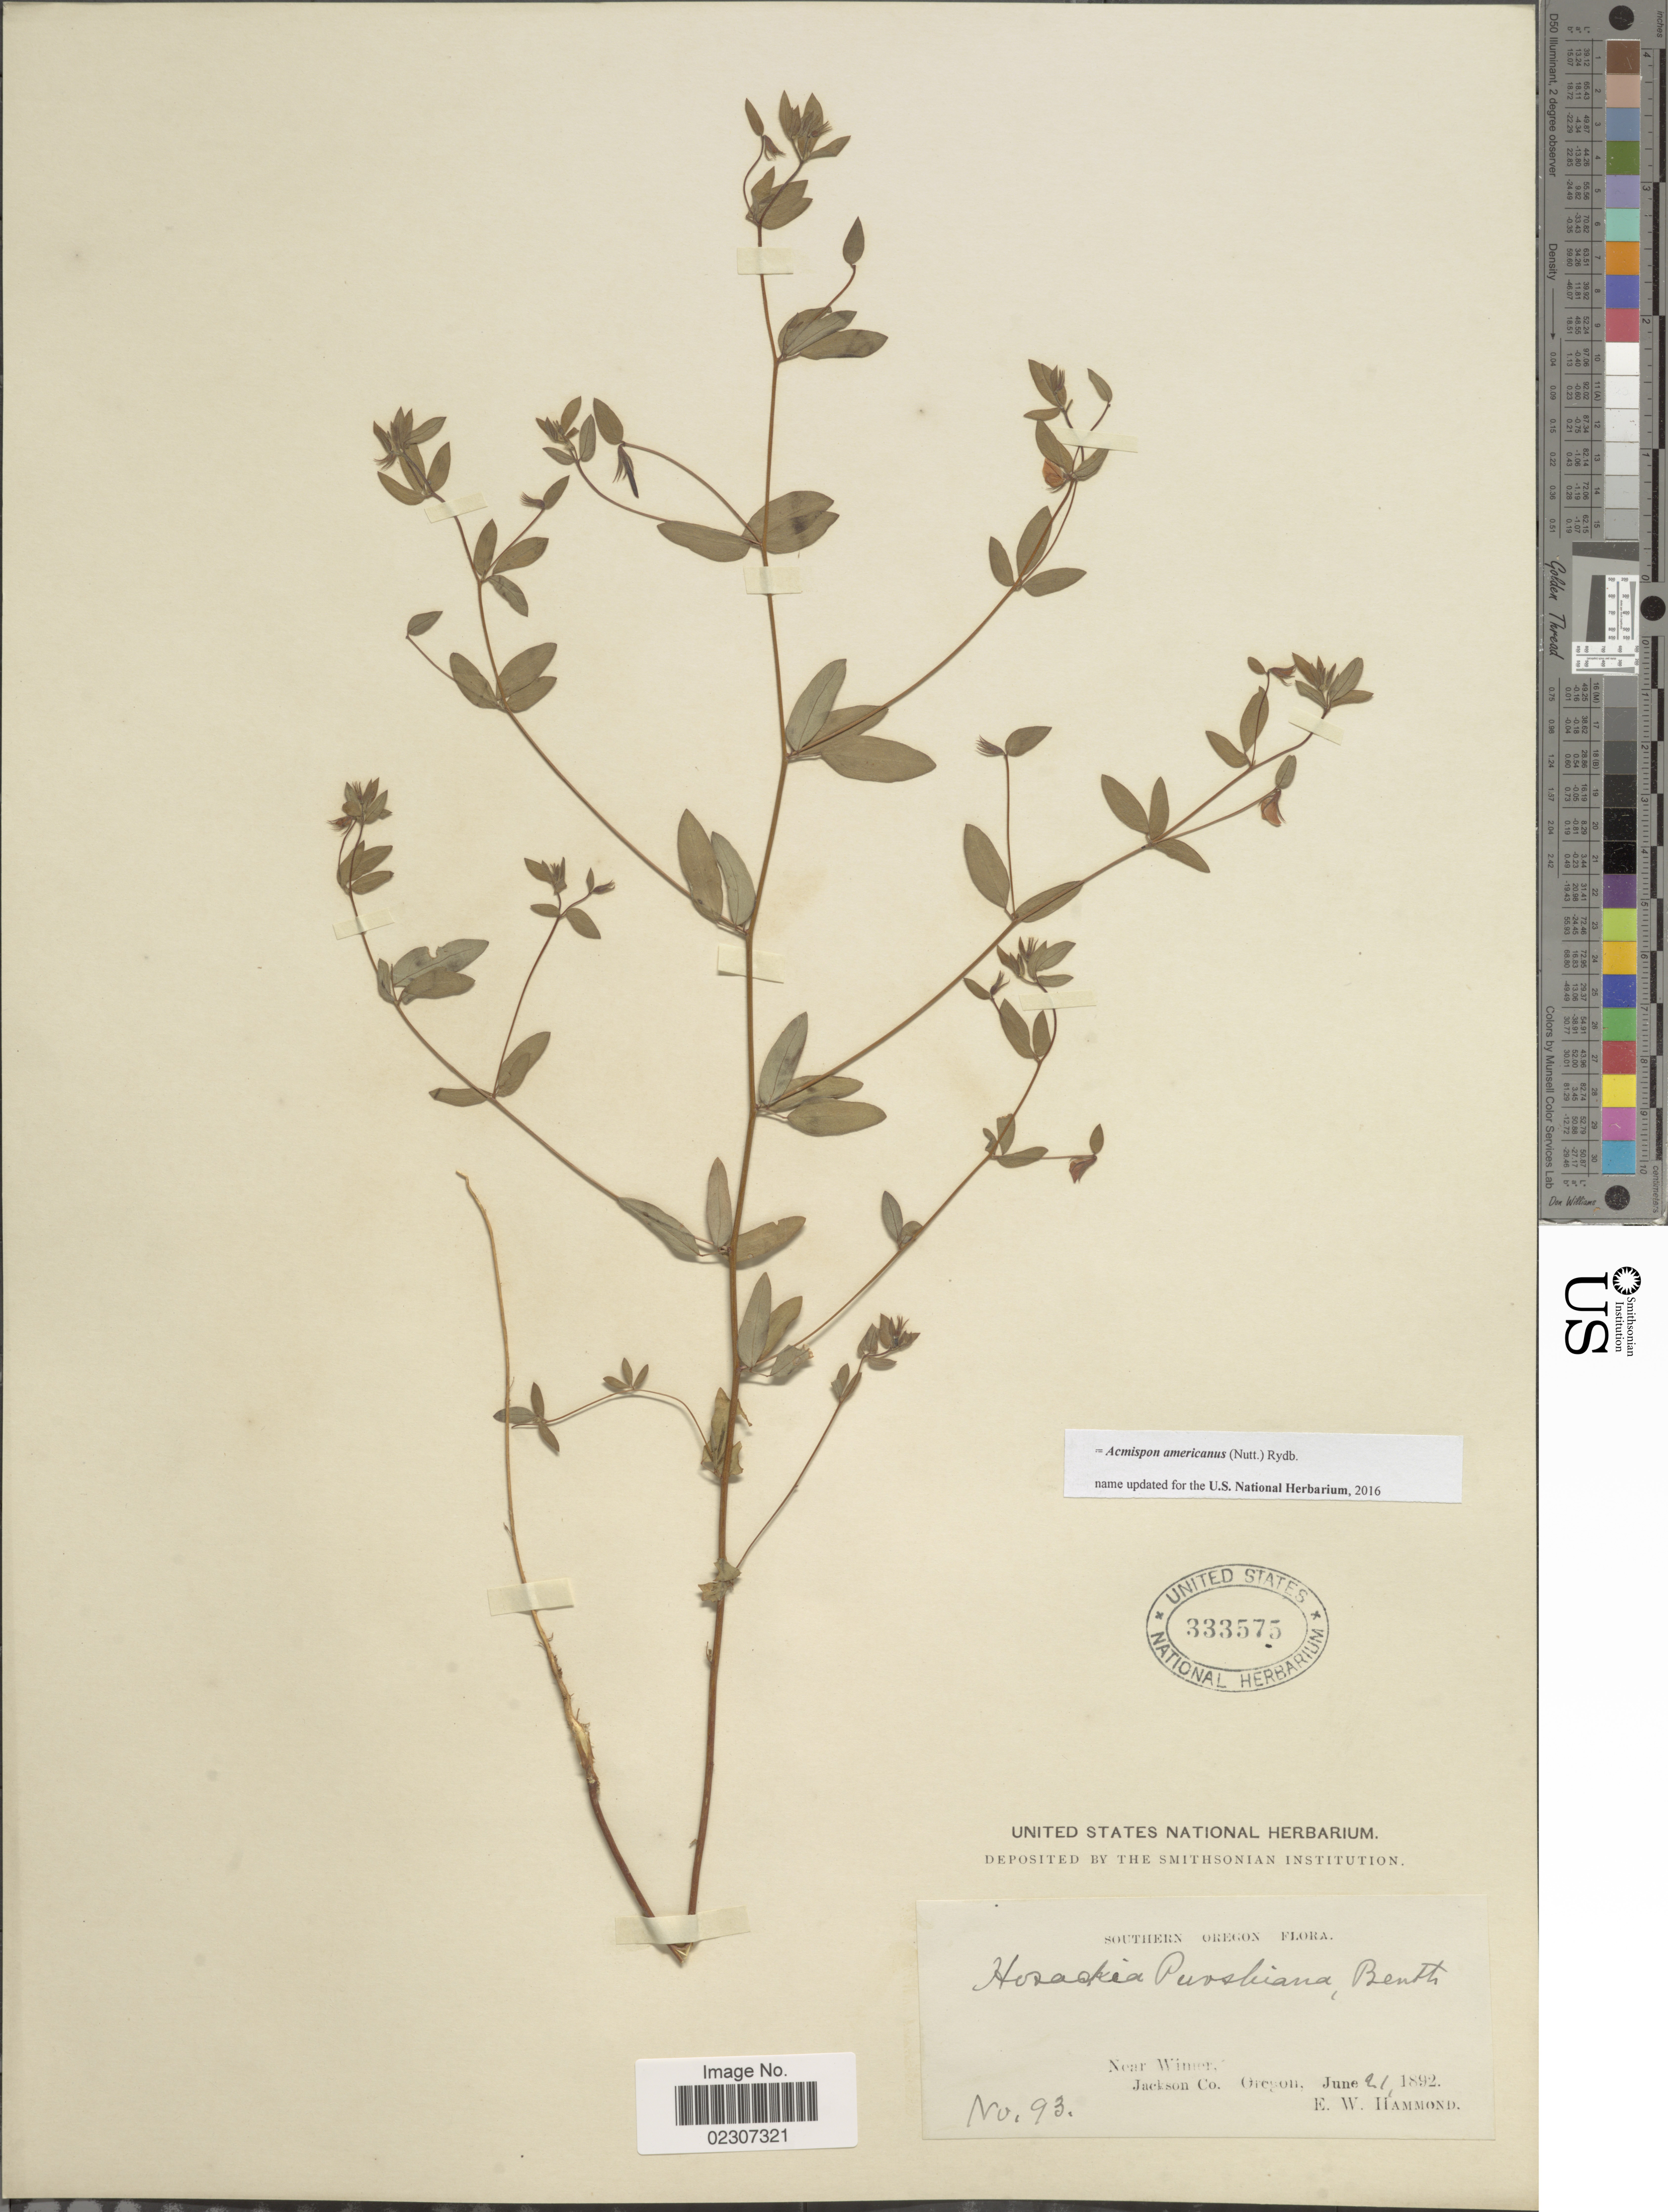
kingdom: Plantae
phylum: Tracheophyta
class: Magnoliopsida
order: Fabales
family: Fabaceae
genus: Acmispon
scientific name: Acmispon americanus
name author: (Nutt.) Rydb.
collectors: E. Hammond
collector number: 93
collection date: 1892-06-21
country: United States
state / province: Oregon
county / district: Jackson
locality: Southern Oregon, Near Wimer, Jackson Co. Oregon.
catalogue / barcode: US 333575